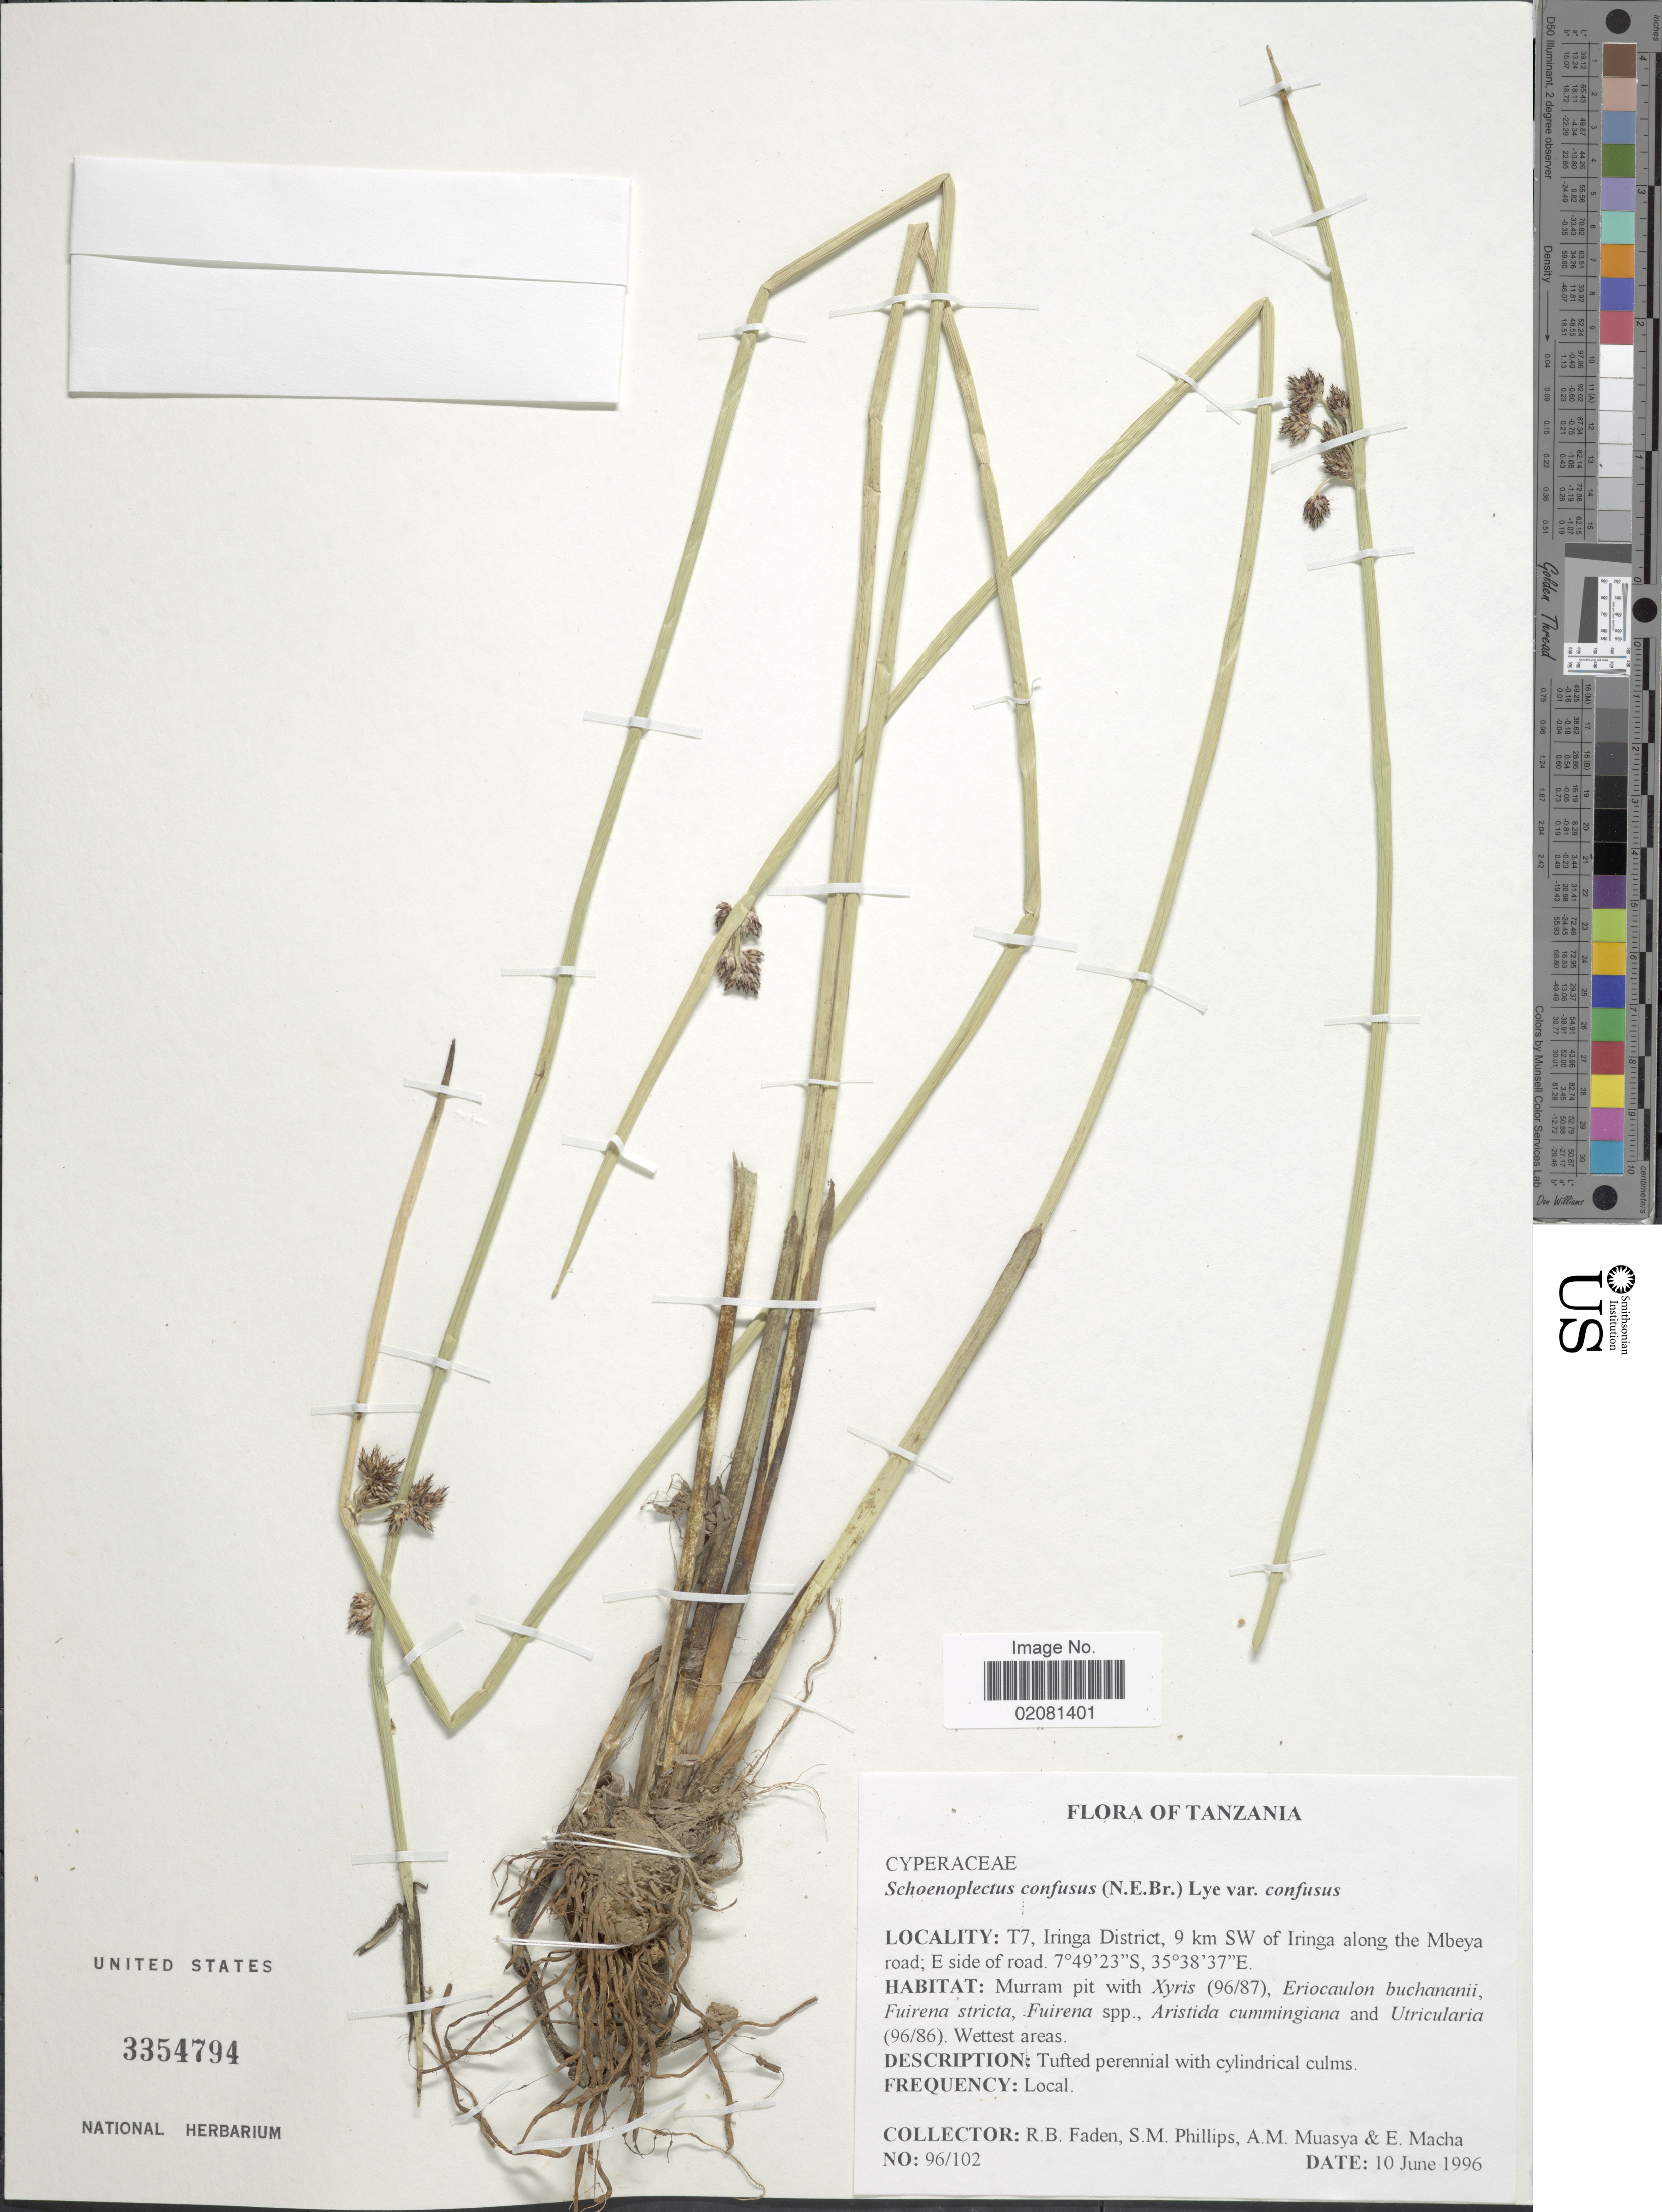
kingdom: Plantae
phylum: Tracheophyta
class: Liliopsida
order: Poales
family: Cyperaceae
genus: Schoenoplectus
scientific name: Schoenoplectus muricinux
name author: (C.B. Clarke) J. Raynal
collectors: R. B. Faden, S. M. Phillips, A. Muasya & E. Macha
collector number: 96/102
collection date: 1996-06-10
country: Tanzania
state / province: Iringa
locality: T7, Iringa District, 9 km SW of Iringa along the Mbeya road; E side of road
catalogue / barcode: US 3354794